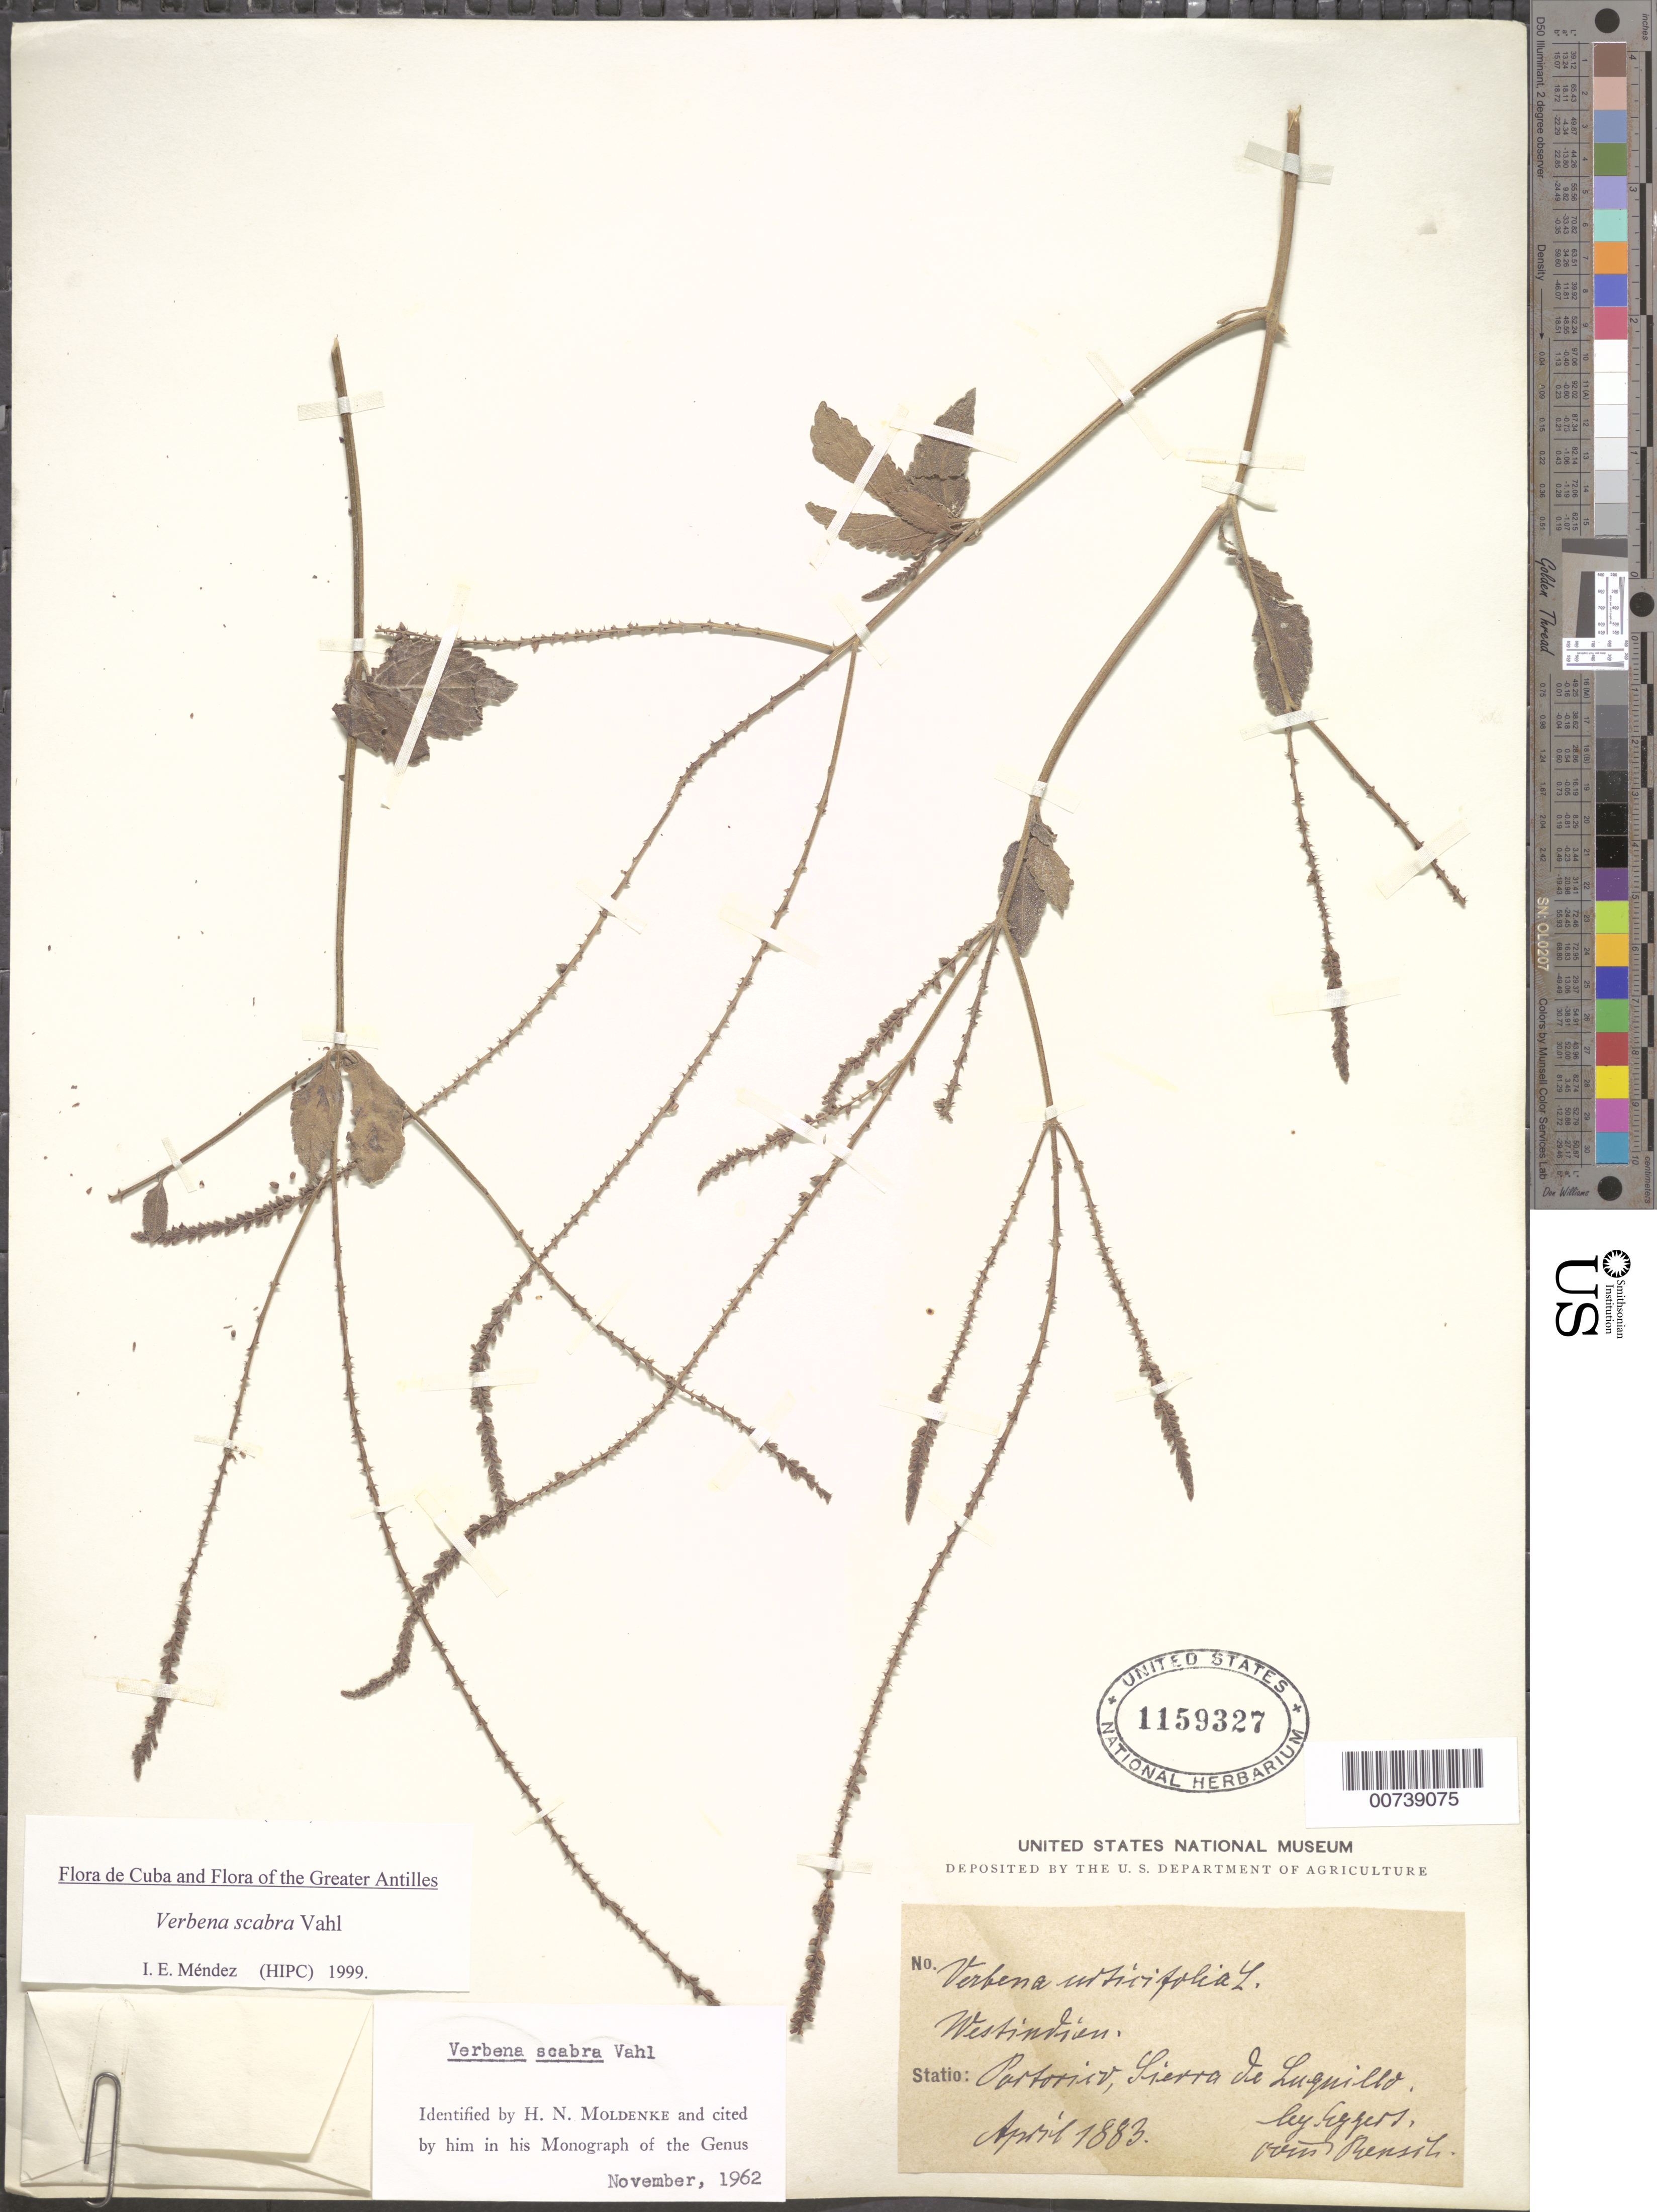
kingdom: Plantae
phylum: Tracheophyta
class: Magnoliopsida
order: Lamiales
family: Verbenaceae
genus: Verbena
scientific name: Verbena scabra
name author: Vahl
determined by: Méndez, Isidro E., (HIPC)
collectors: H. F. A. von Eggers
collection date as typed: Apr 1883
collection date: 1883-04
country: Puerto Rico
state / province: Luquillo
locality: Sierra de Luquillo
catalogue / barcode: US 1159327